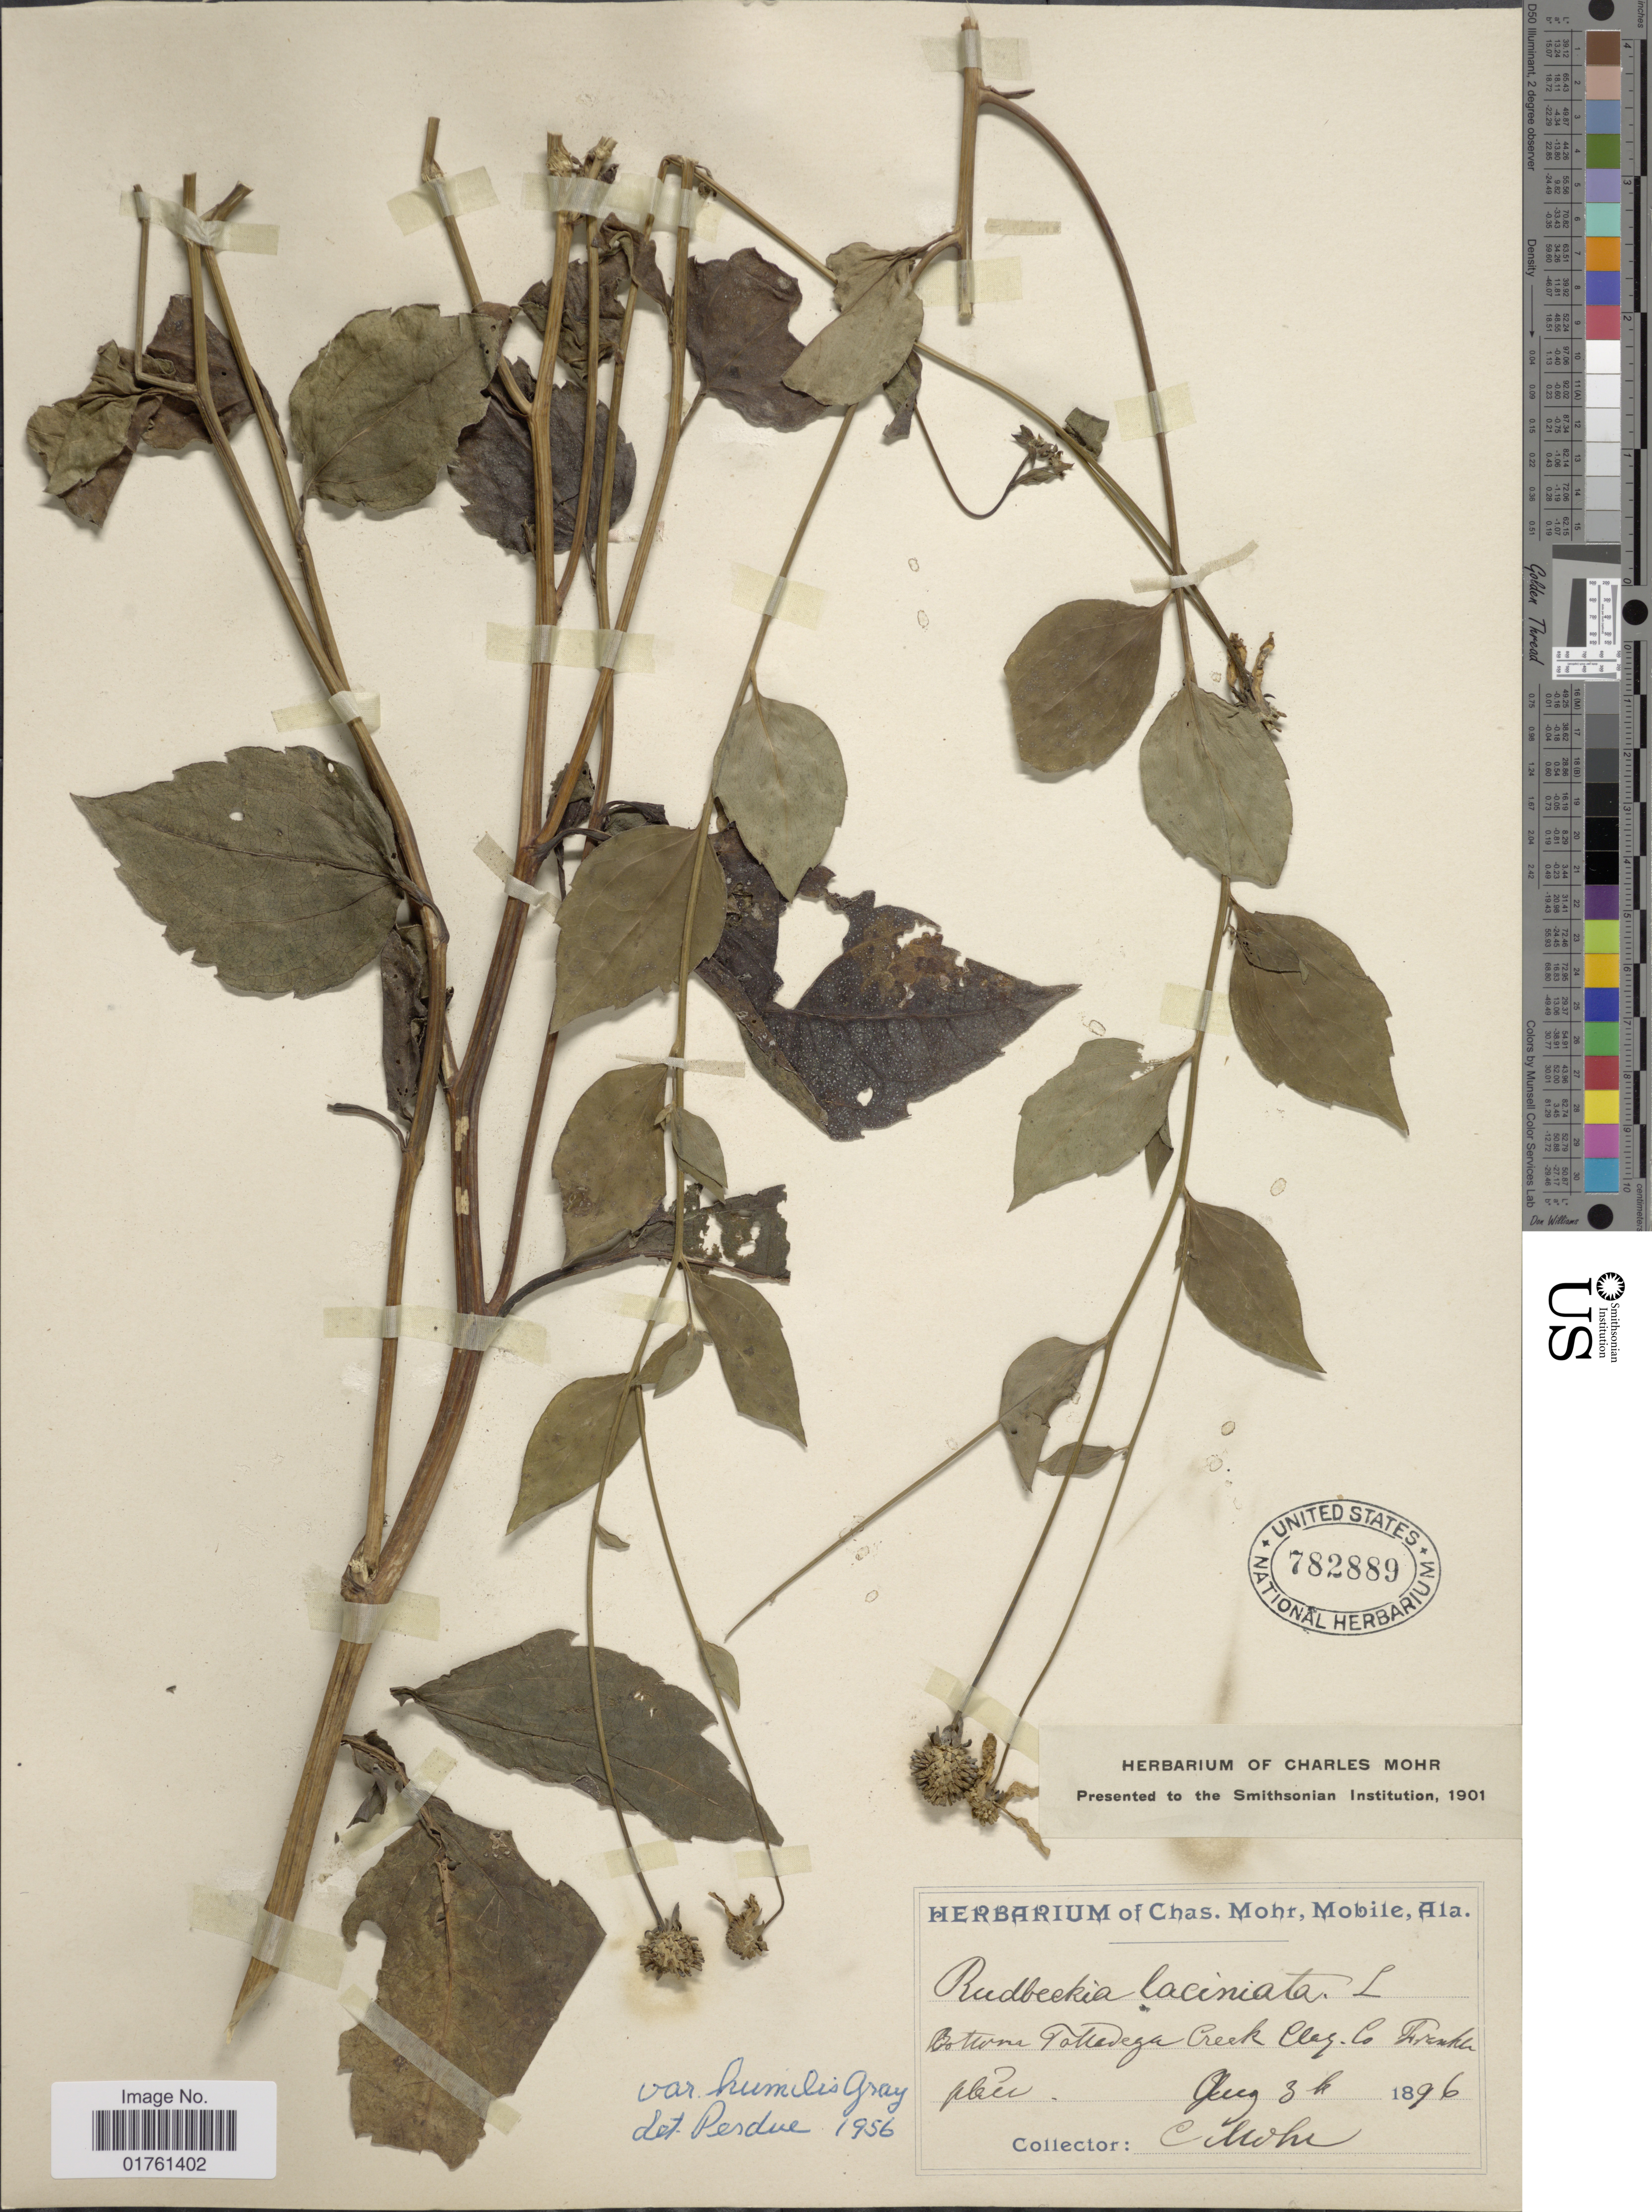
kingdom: Plantae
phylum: Tracheophyta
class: Magnoliopsida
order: Asterales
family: Asteraceae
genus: Rudbeckia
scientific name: Rudbeckia laciniata var. humulis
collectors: C. T. Mohr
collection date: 1896-07-03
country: United States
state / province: Alabama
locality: Bottoms Talledega Creek Clay Co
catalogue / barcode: US 782889